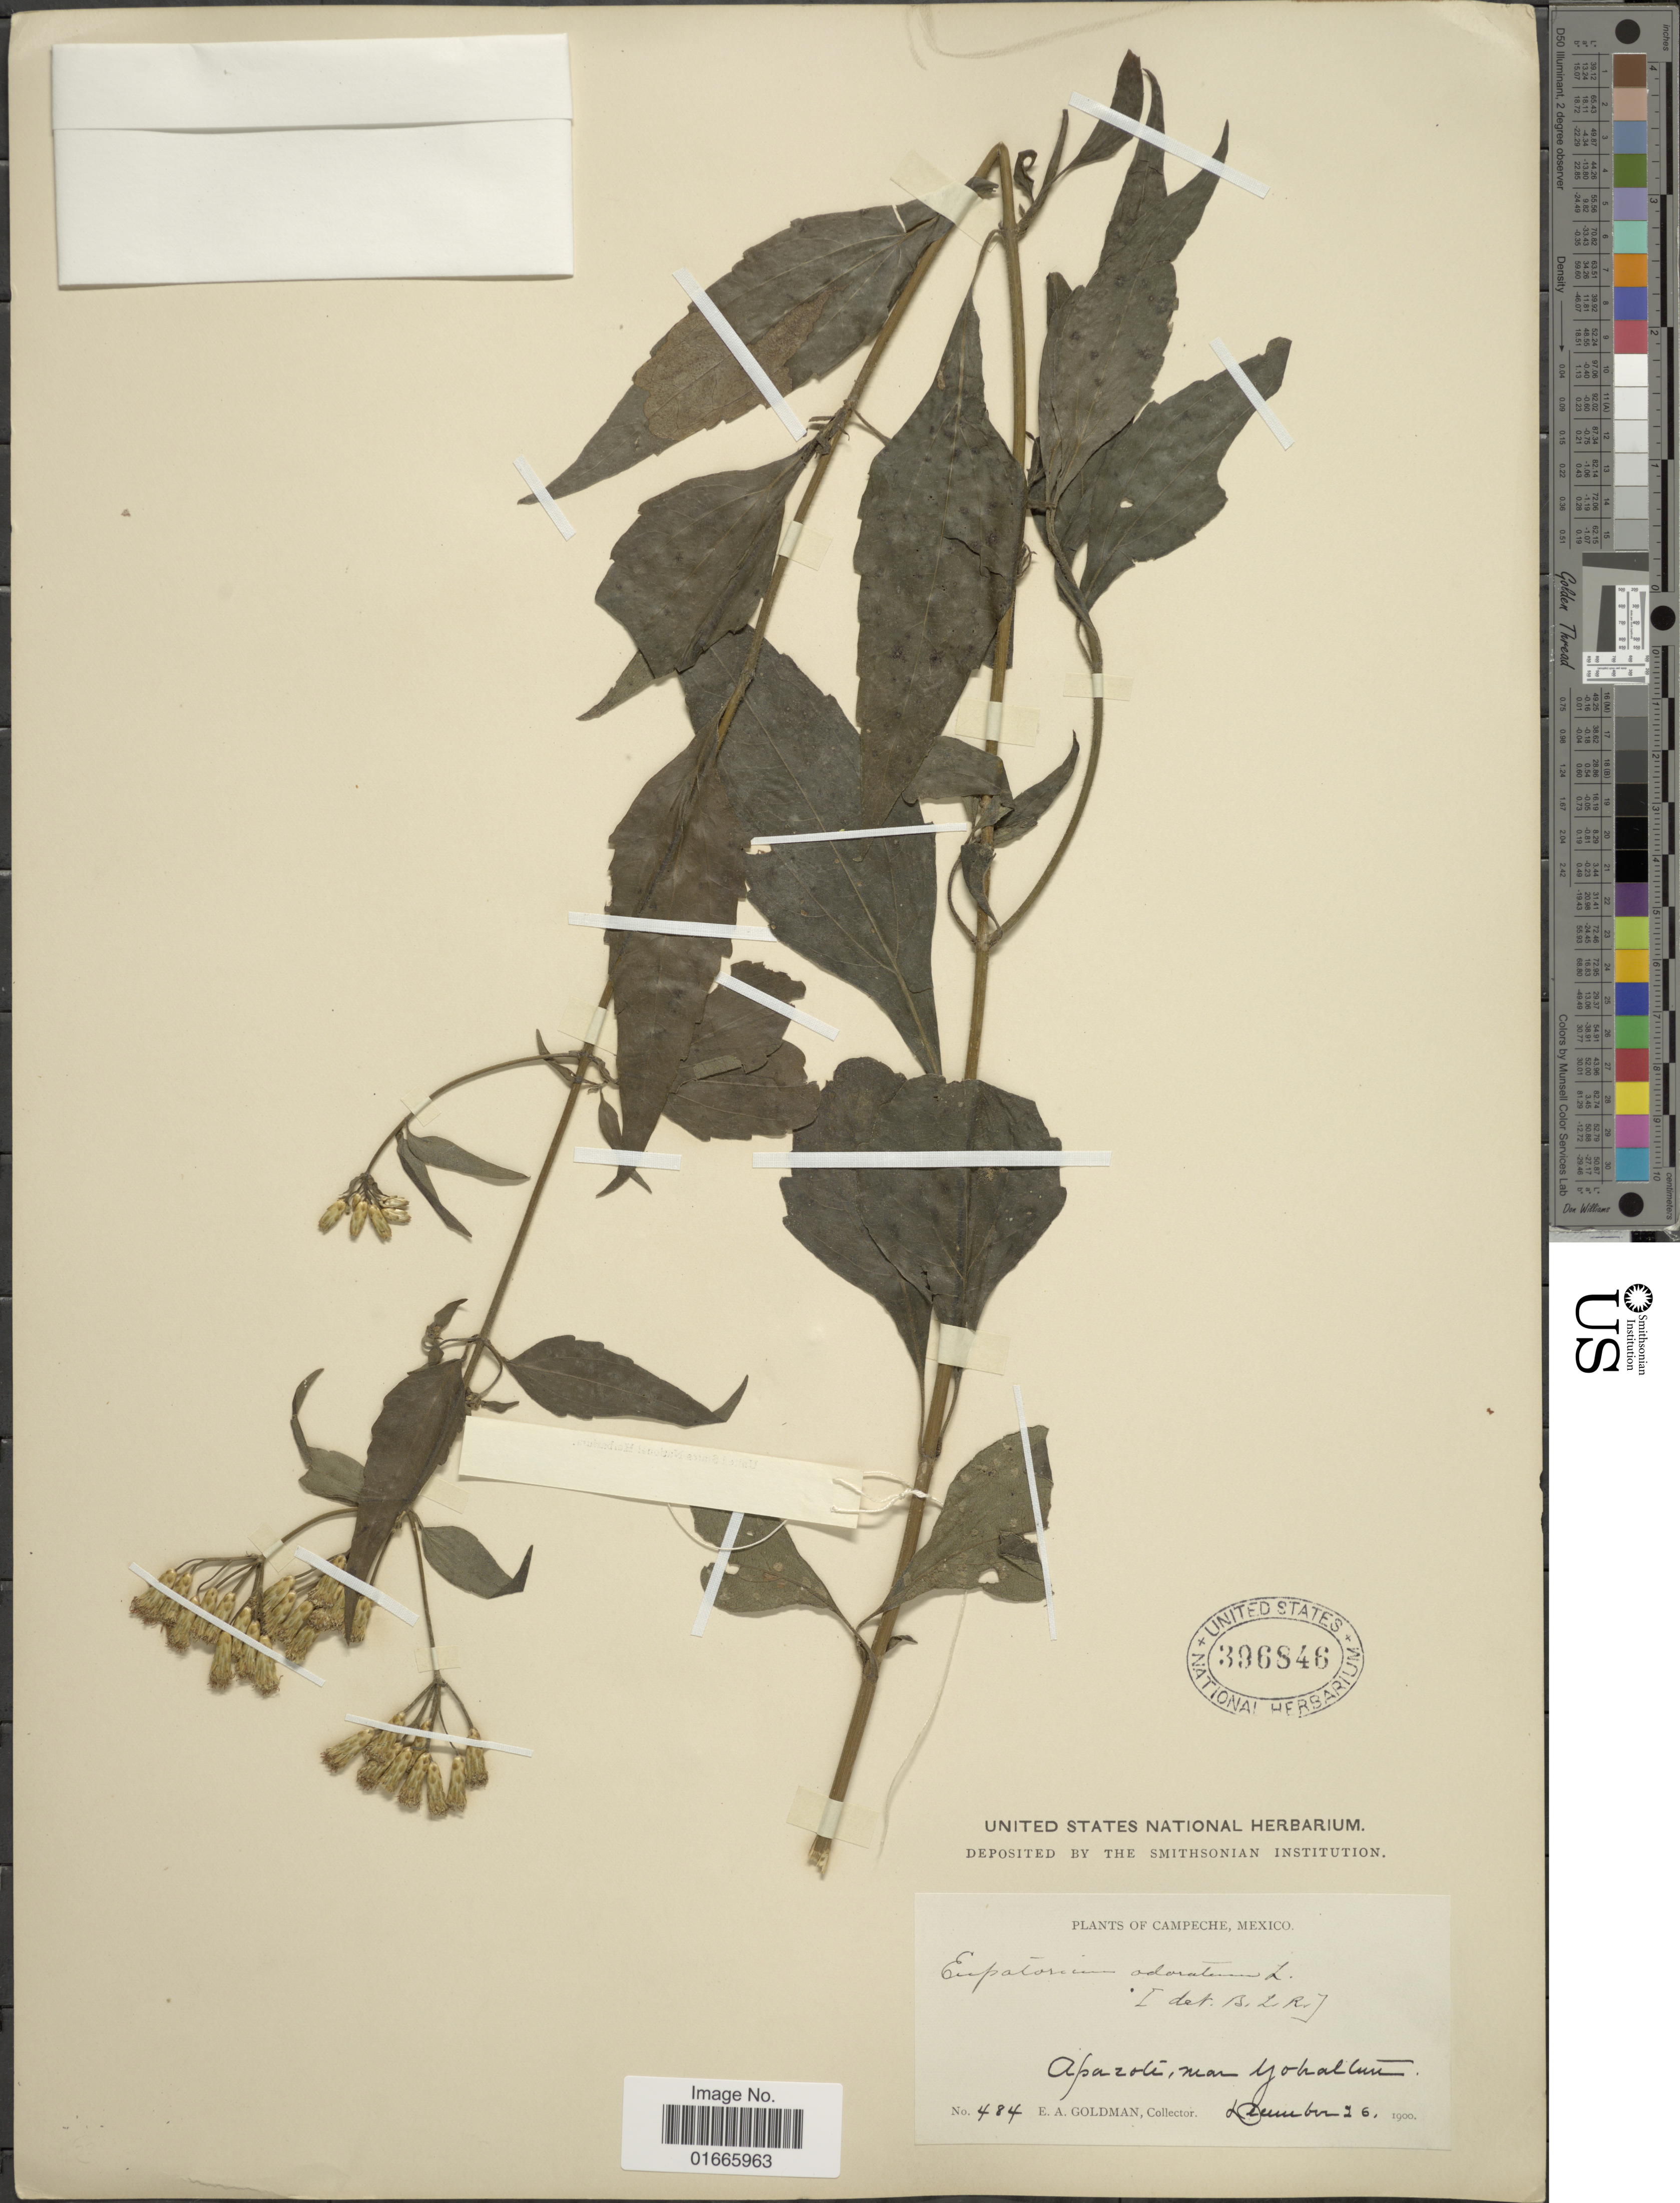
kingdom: Plantae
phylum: Tracheophyta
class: Magnoliopsida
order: Asterales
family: Asteraceae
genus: Chromolaena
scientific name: Chromolaena odorata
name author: (L.) R.M. King & H. Rob.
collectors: E. A. Goldman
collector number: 484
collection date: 1900-12-26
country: Mexico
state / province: Campeche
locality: Apazote, near Yohaltun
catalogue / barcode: US 396846